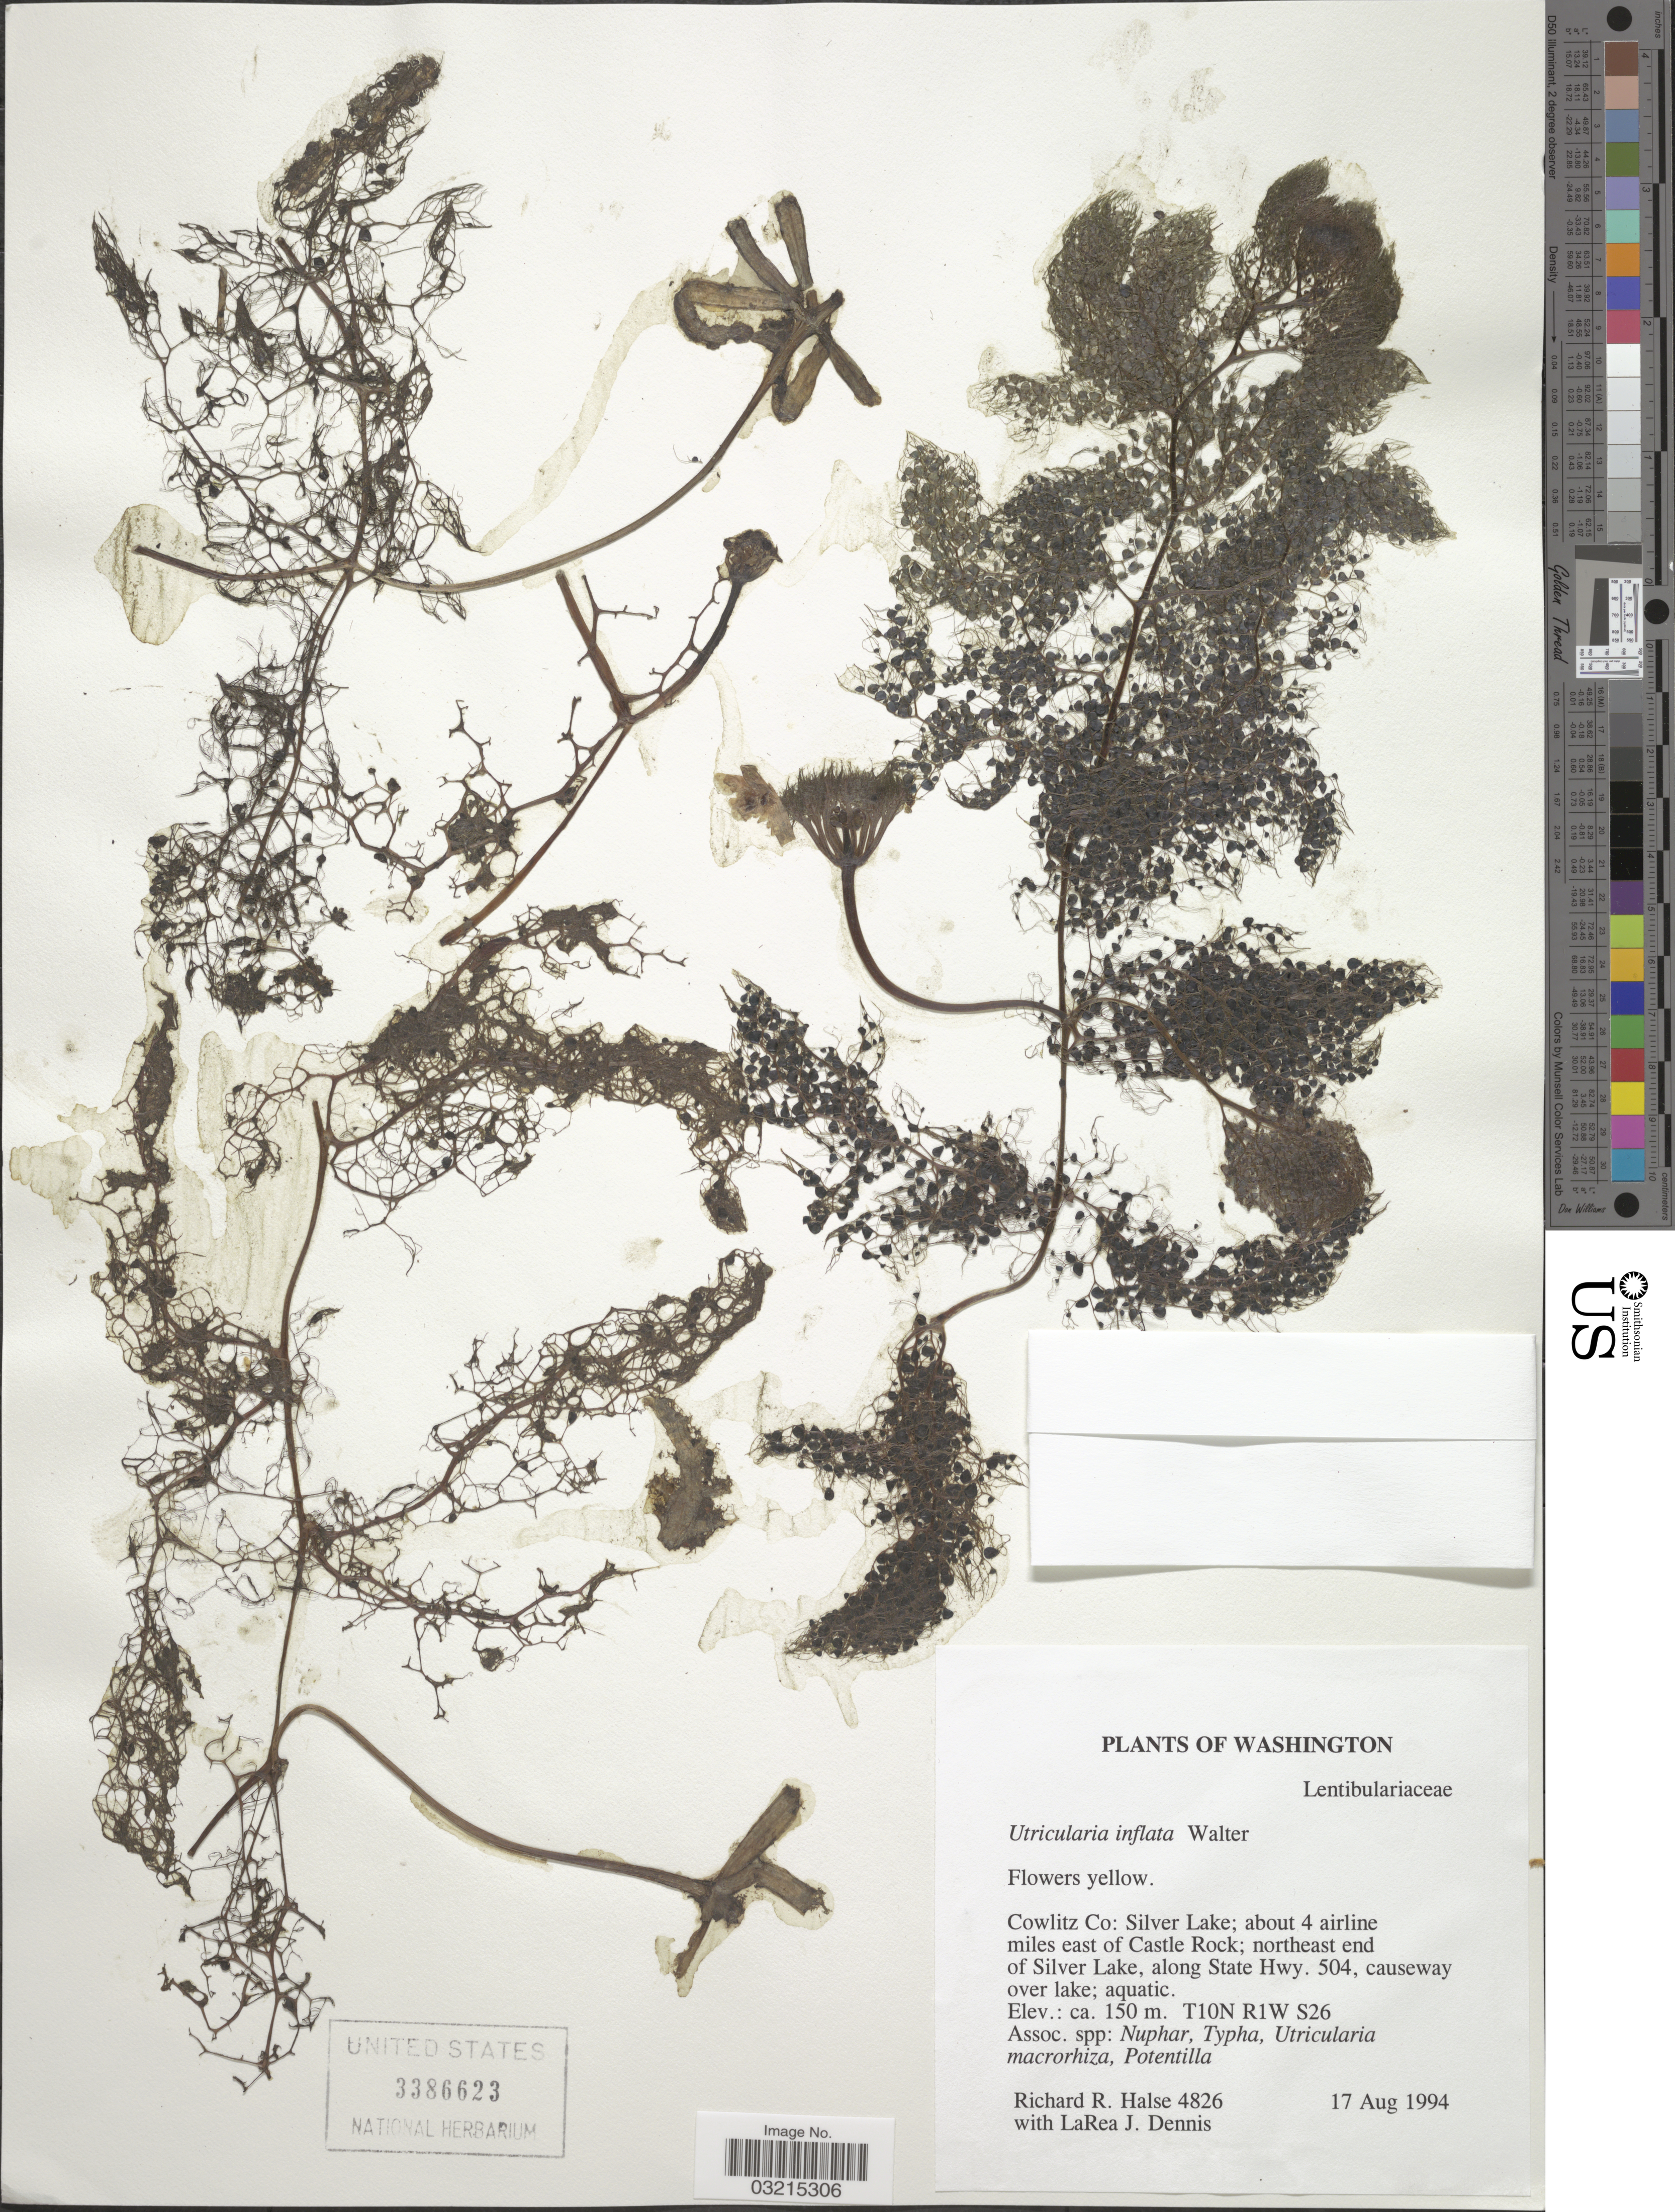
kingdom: Plantae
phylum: Tracheophyta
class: Magnoliopsida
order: Lamiales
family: Lentibulariaceae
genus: Utricularia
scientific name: Utricularia inflata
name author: Walter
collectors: R. Halse & L. Dennis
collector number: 4826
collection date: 1994-08-17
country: United States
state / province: Washington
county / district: Cowlitz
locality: Cowlitz Co: Silver Lake; about 4 airline miles east of Castle Rock; northeast end of Silver Lake, along State Hwy. 504, causeway over lake. T10N R1W S26.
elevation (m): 150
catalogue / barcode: US 3386623